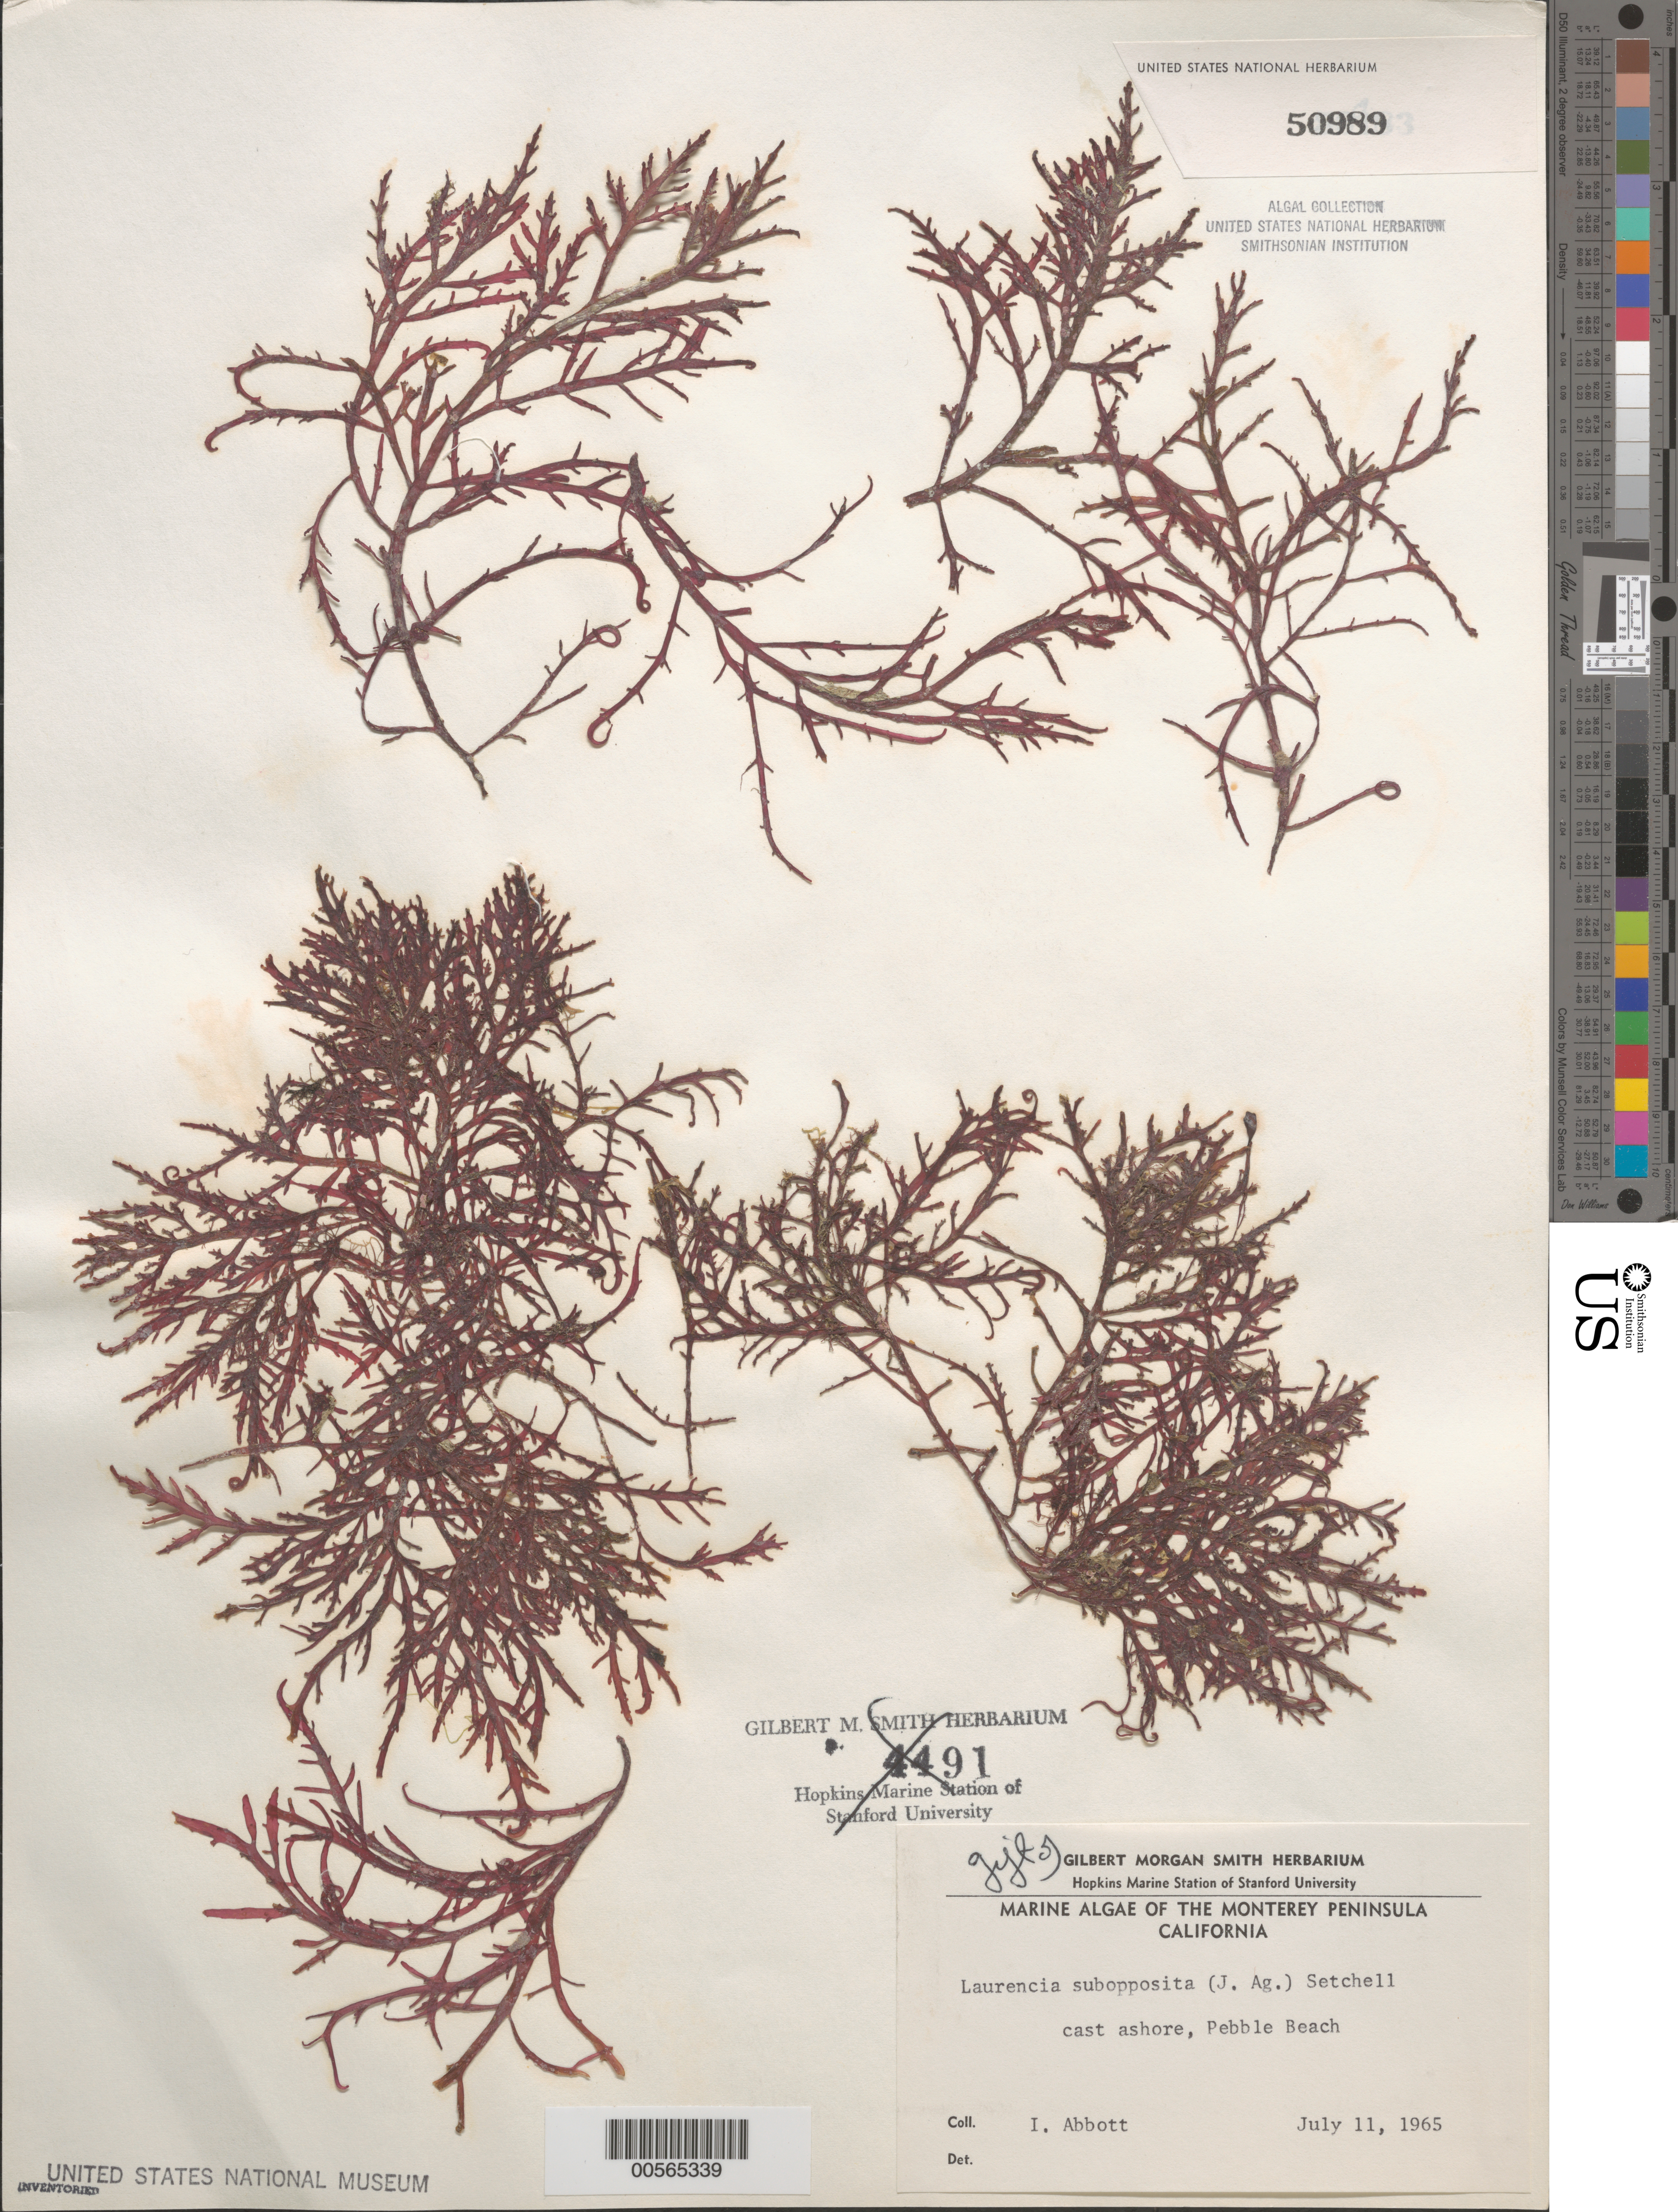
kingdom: Plantae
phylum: Rhodophyta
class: Florideophyceae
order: Ceramiales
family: Rhodomelaceae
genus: Laurencia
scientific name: Laurencia subopposita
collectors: I. A. Abbott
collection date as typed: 11 Jul 1965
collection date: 1965-07-11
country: United States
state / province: California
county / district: Monterey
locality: Pebble Beach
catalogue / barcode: US 50989